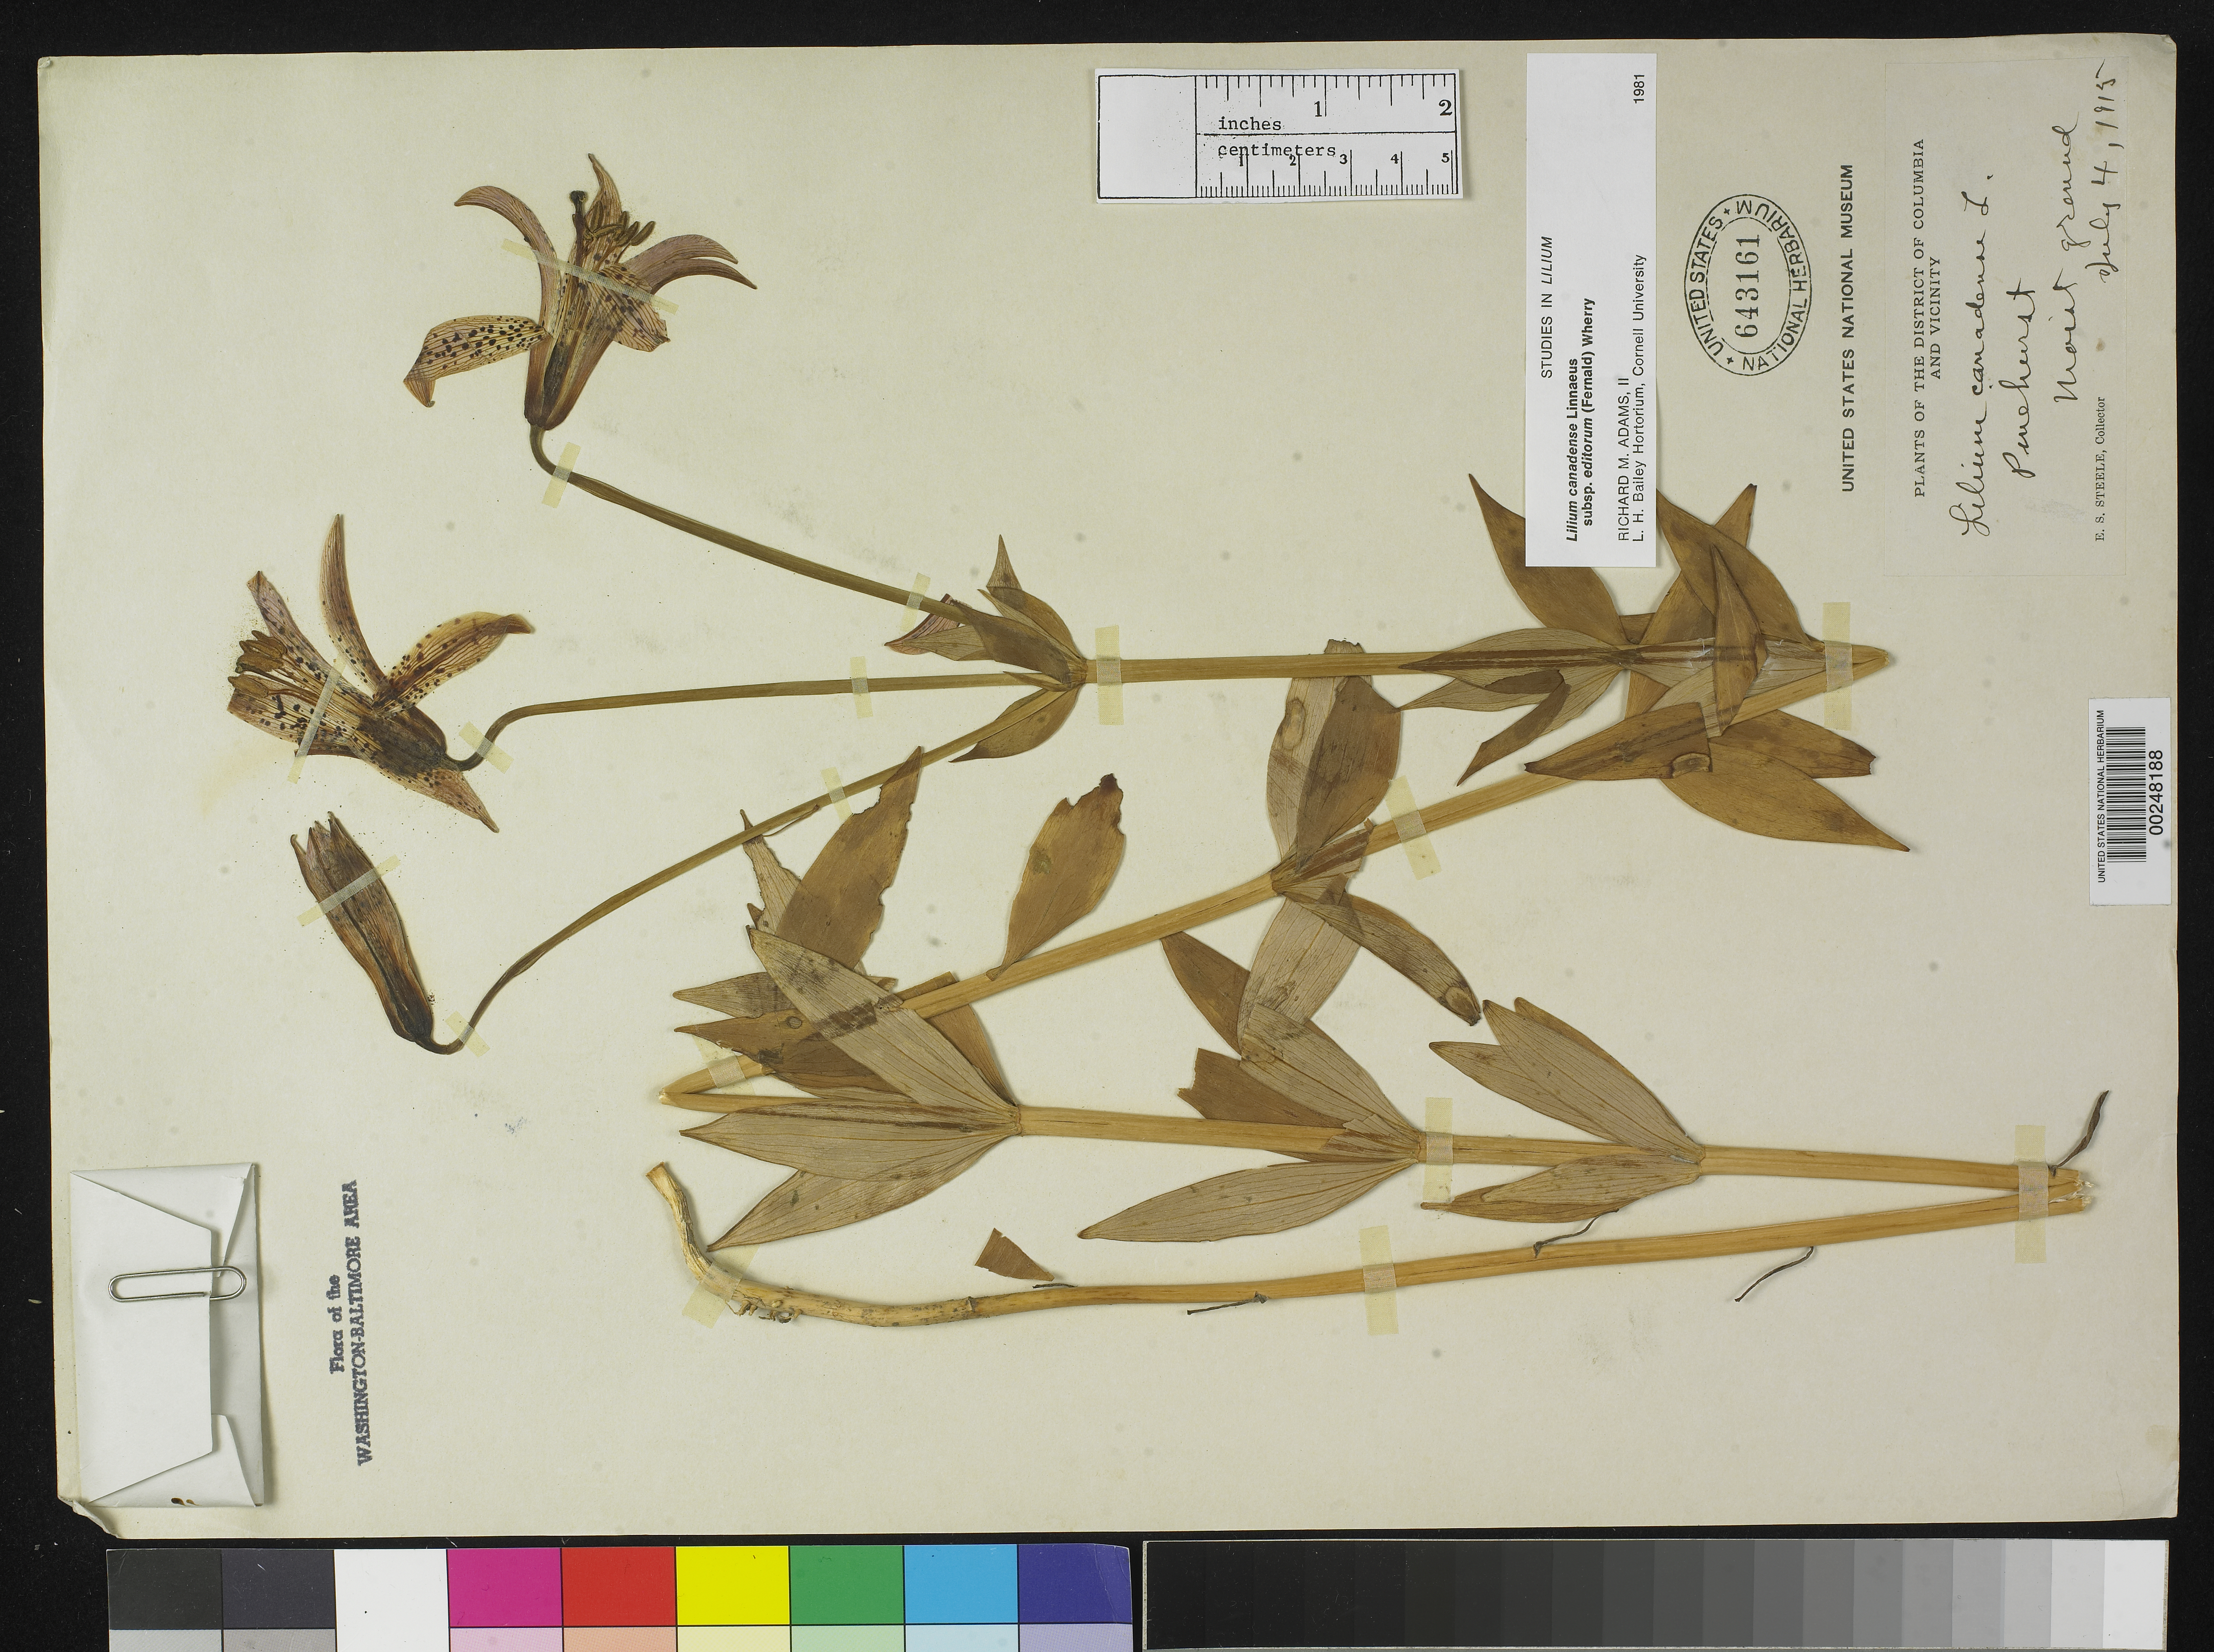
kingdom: Plantae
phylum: Tracheophyta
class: Liliopsida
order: Liliales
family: Liliaceae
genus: Lilium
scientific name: Lilium canadense subsp. editorum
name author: (Fernald) Wherry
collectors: E. Steele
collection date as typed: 04 Jul 1915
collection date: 1915-07-04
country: United States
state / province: District of Columbia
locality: Pinehurst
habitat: Moist ground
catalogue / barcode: US 643161